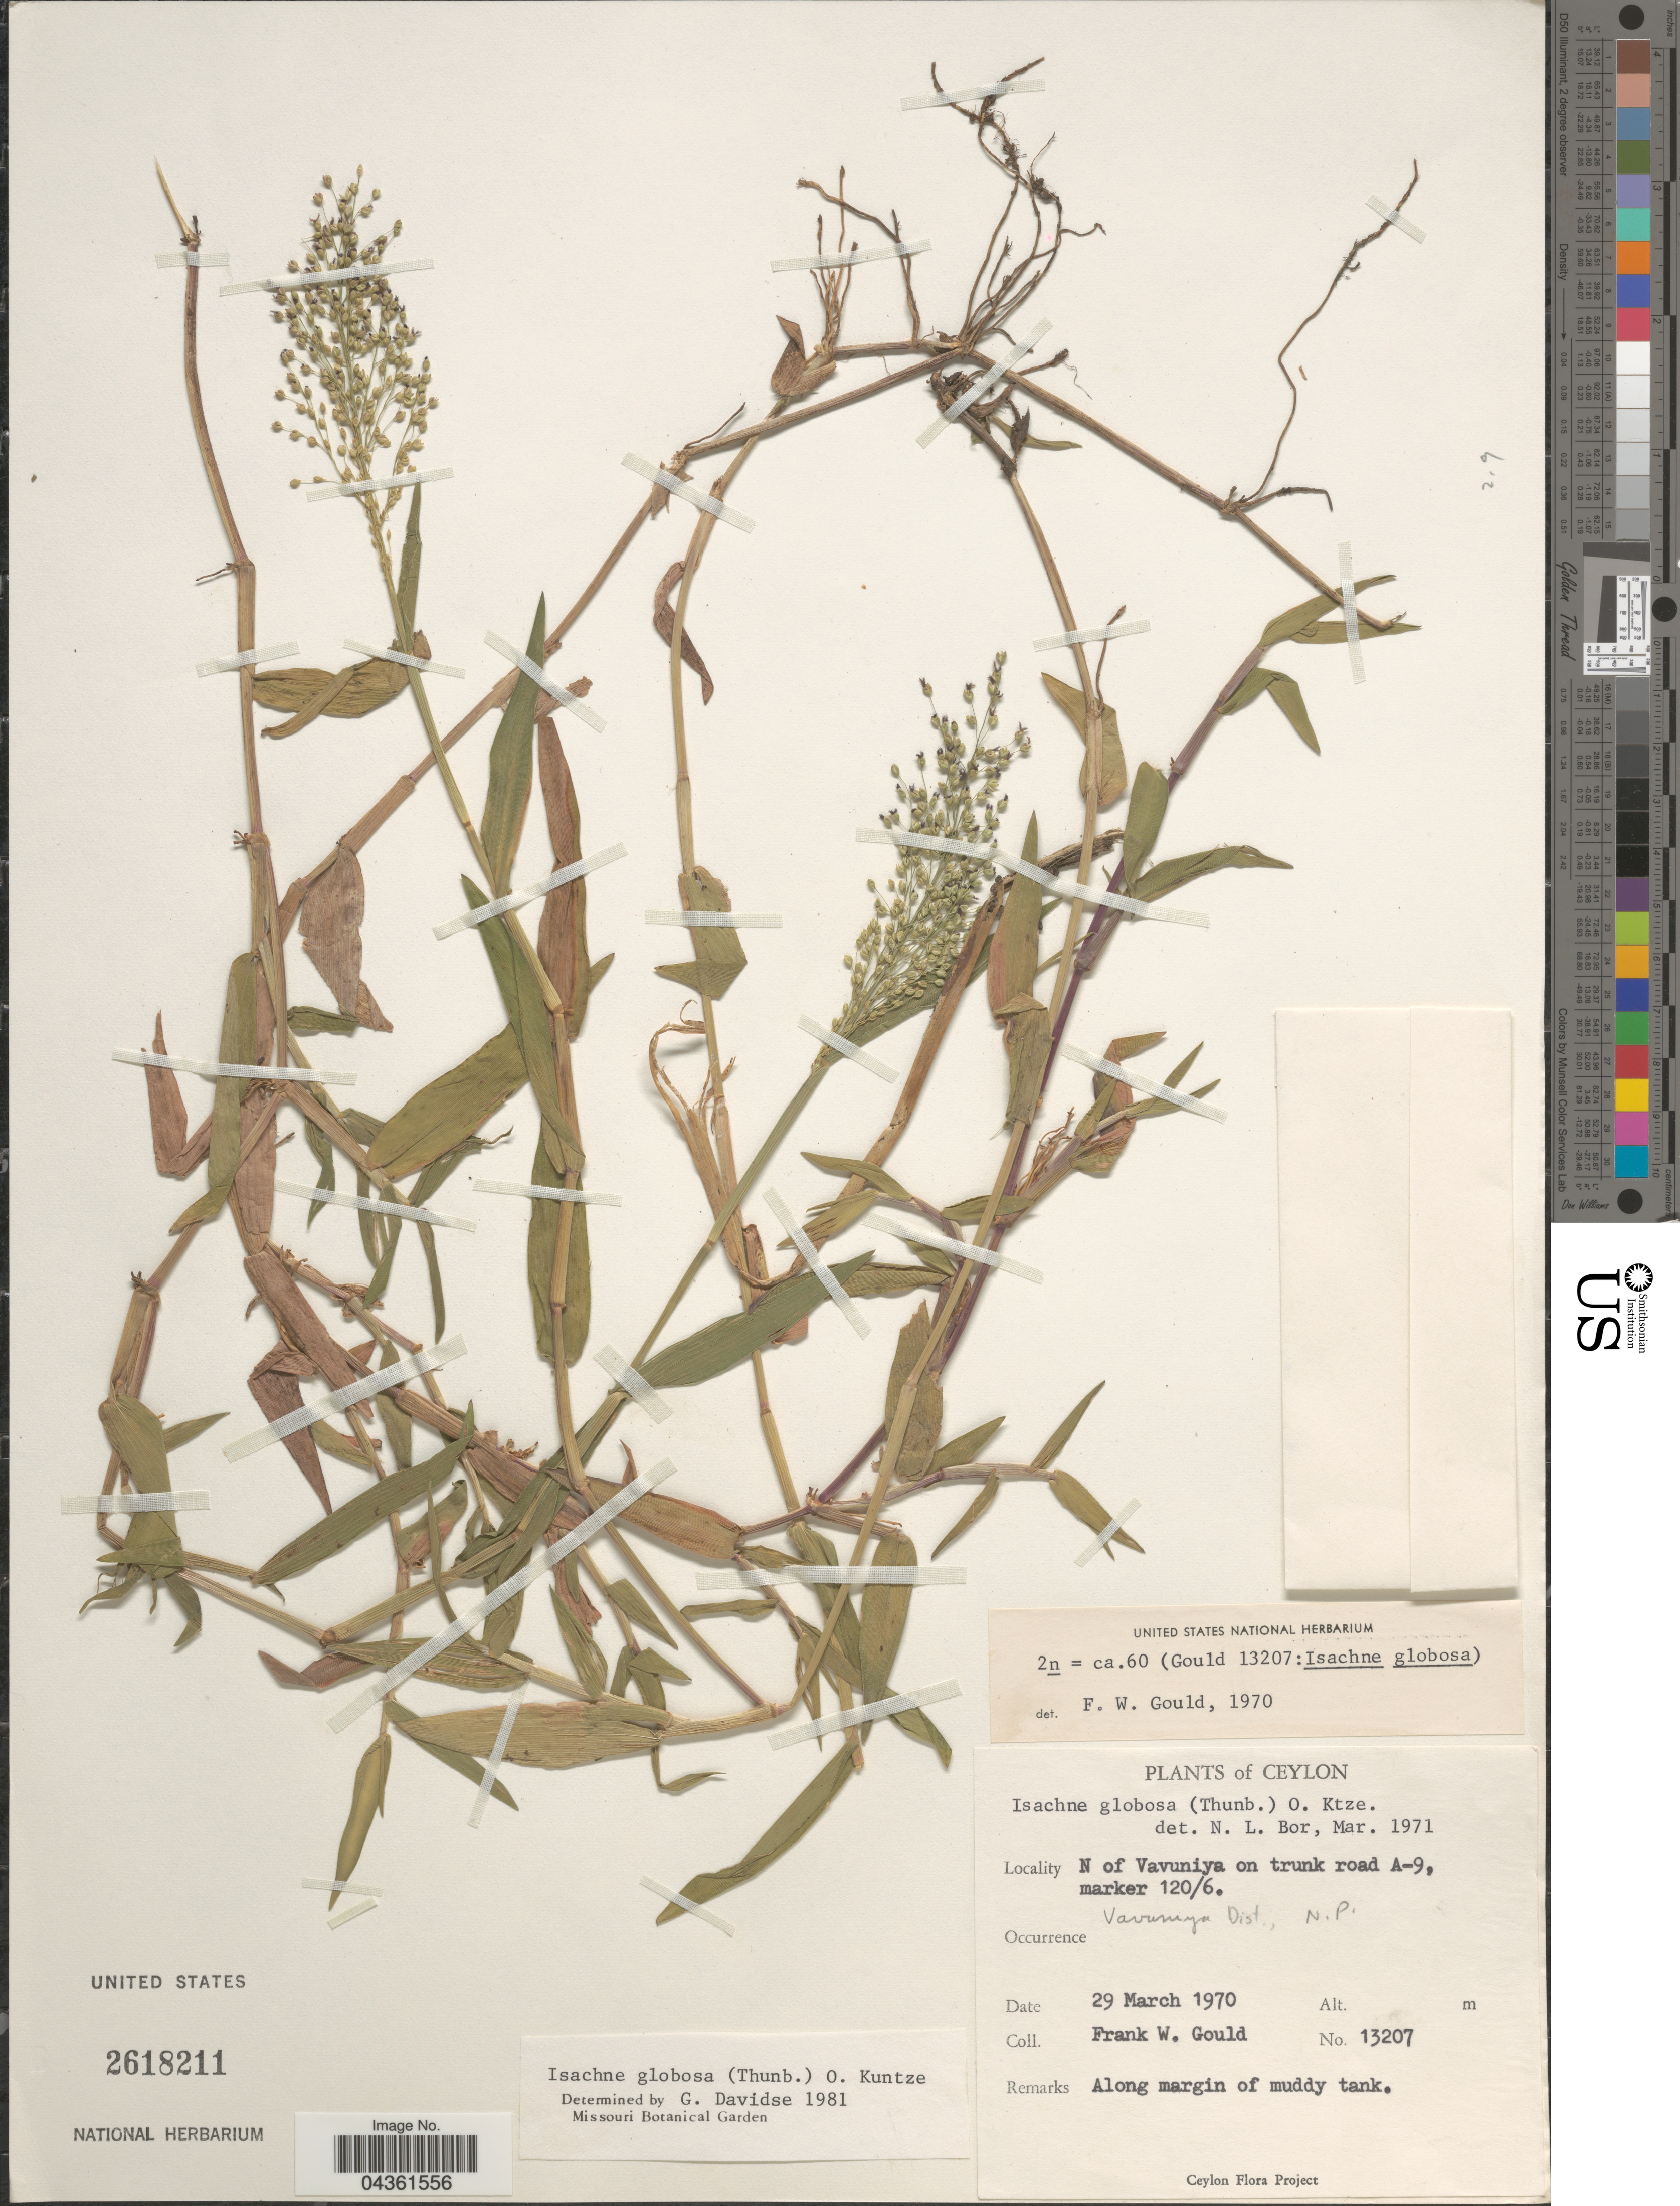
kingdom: Plantae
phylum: Tracheophyta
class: Liliopsida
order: Poales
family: Poaceae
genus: Isachne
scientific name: Isachne globosa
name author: (Thunb.) Kuntze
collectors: F. W. Gould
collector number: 13207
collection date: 1970-03-29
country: Sri Lanka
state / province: Northern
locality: Ceylon. N of Vavuniya on trunk road A-9, marker 120/6. Vavuniya Dist., N.P.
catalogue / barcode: US 2618211